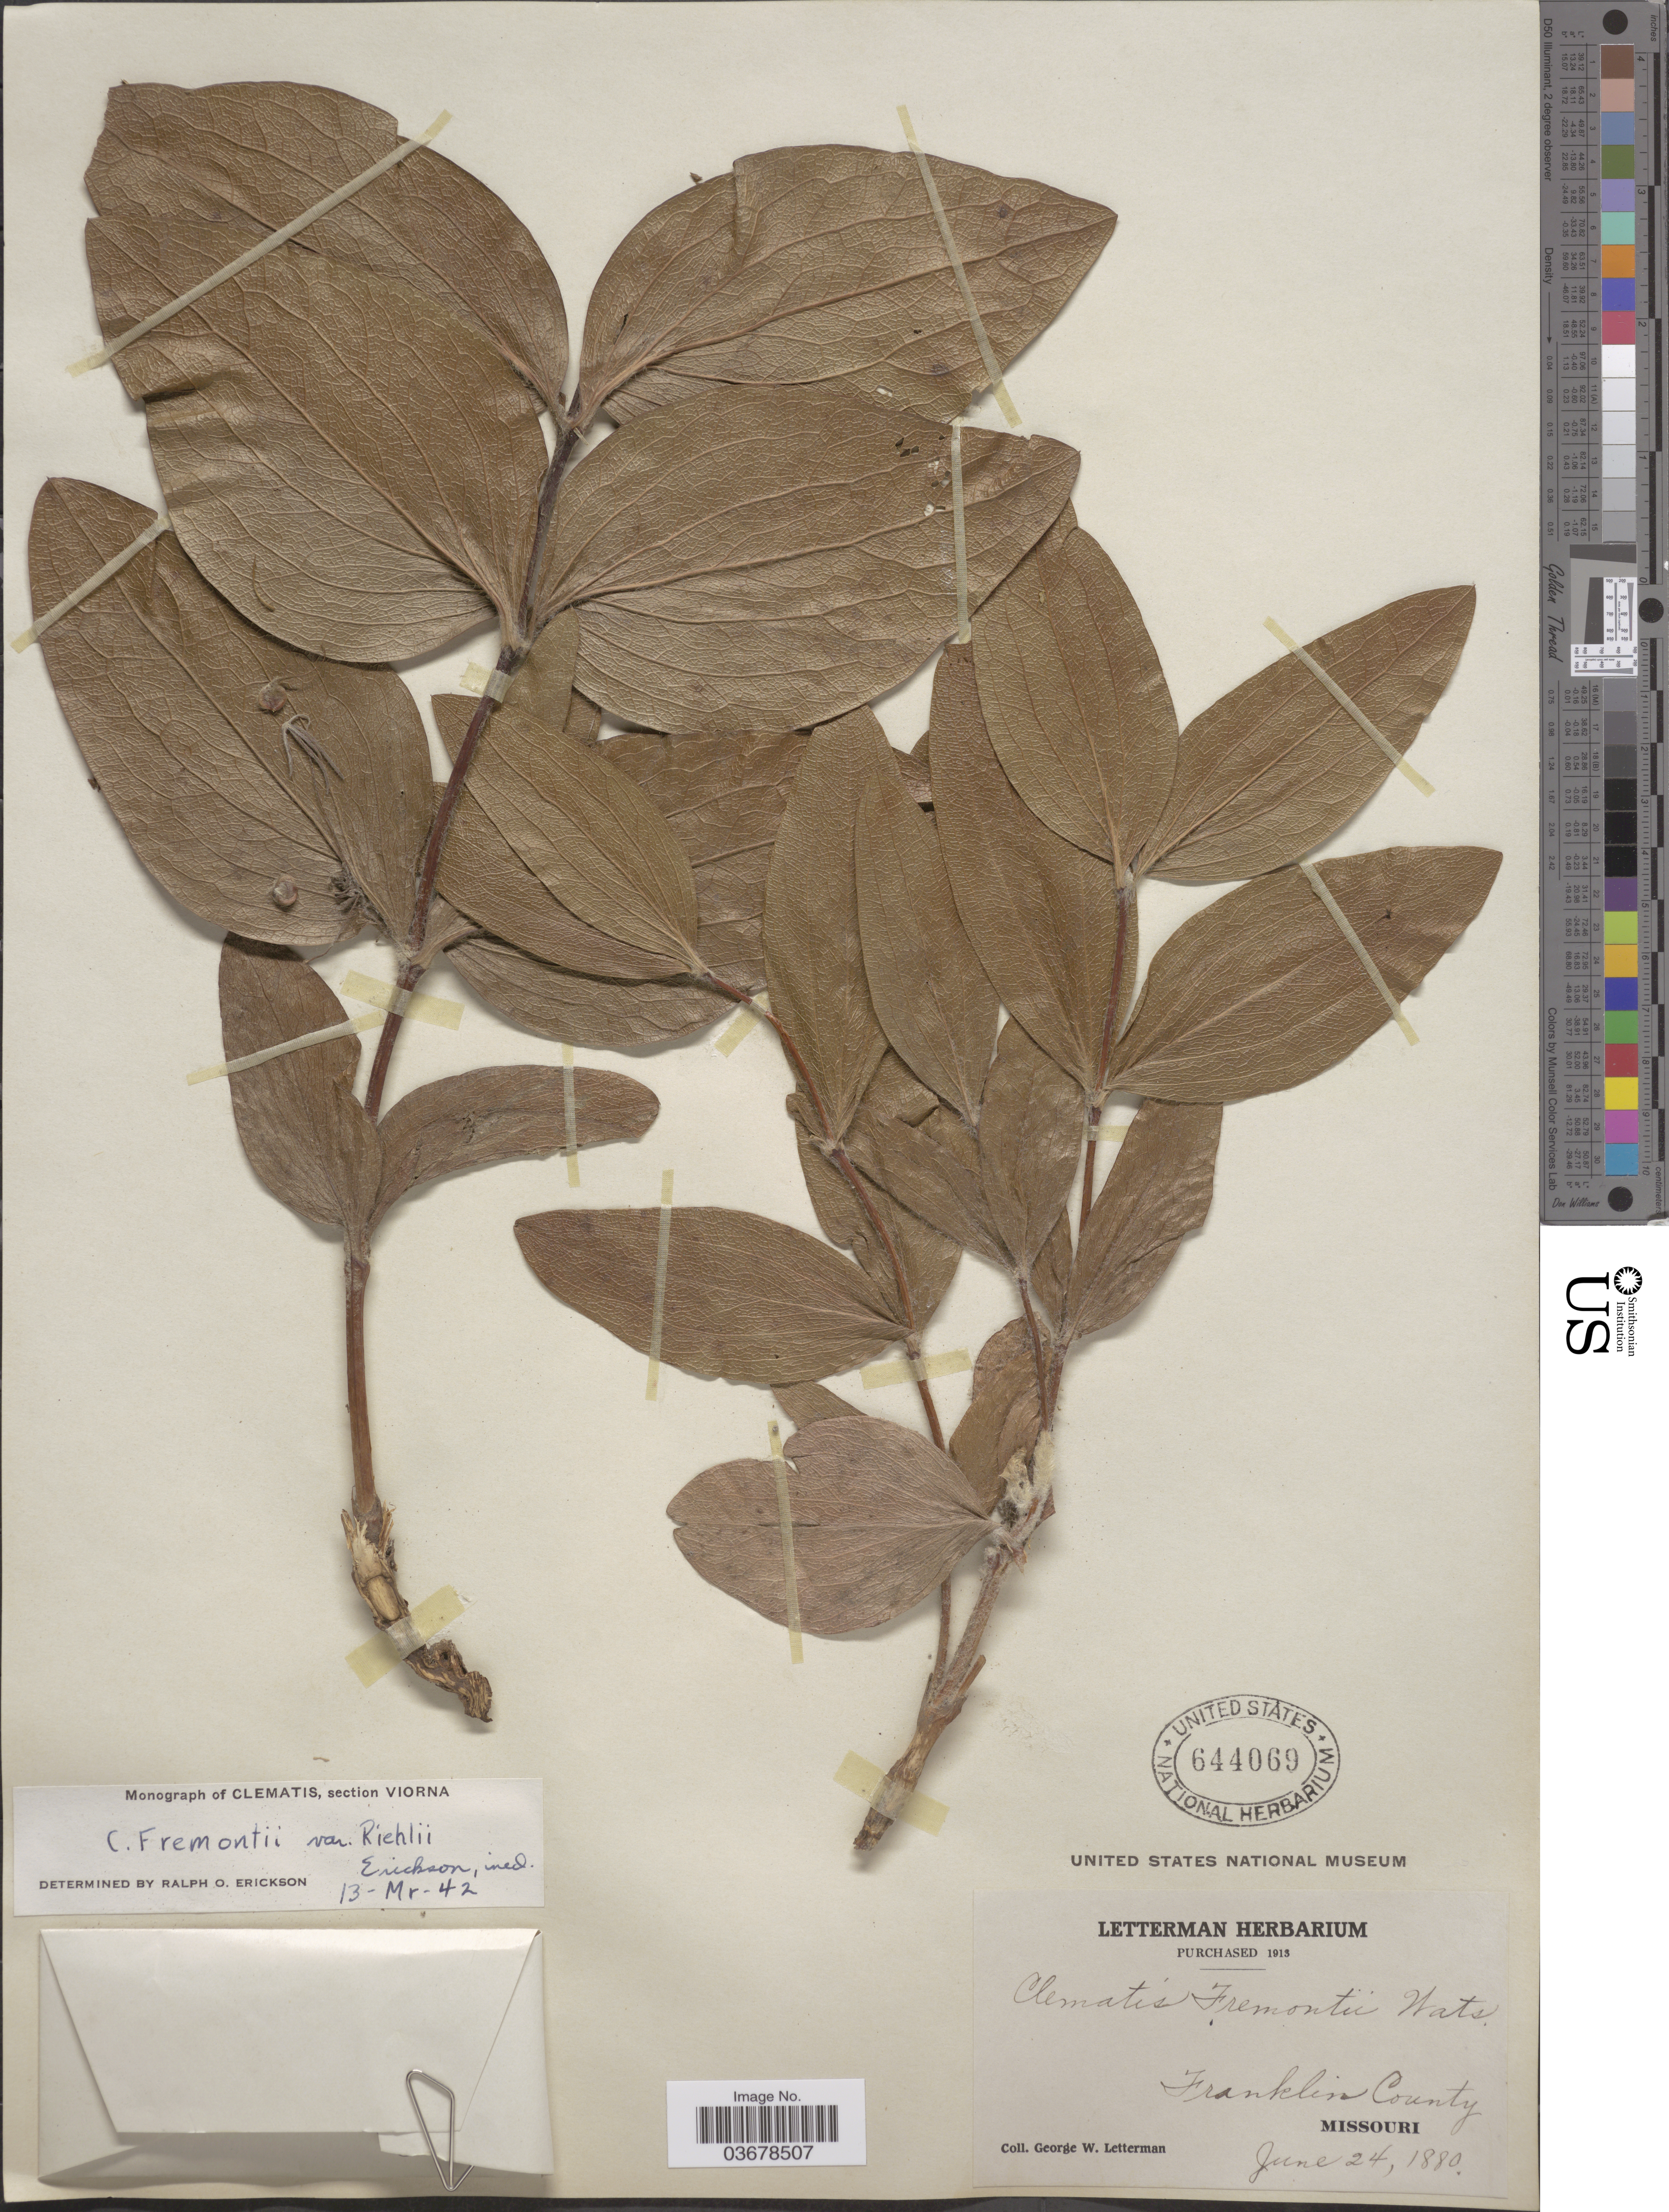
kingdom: Plantae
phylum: Tracheophyta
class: Magnoliopsida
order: Ranunculales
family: Ranunculaceae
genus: Clematis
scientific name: Clematis viorna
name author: L.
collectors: G. W. Letterman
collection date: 1880-06-24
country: United States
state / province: Missouri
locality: Franklin County.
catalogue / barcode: US 644069